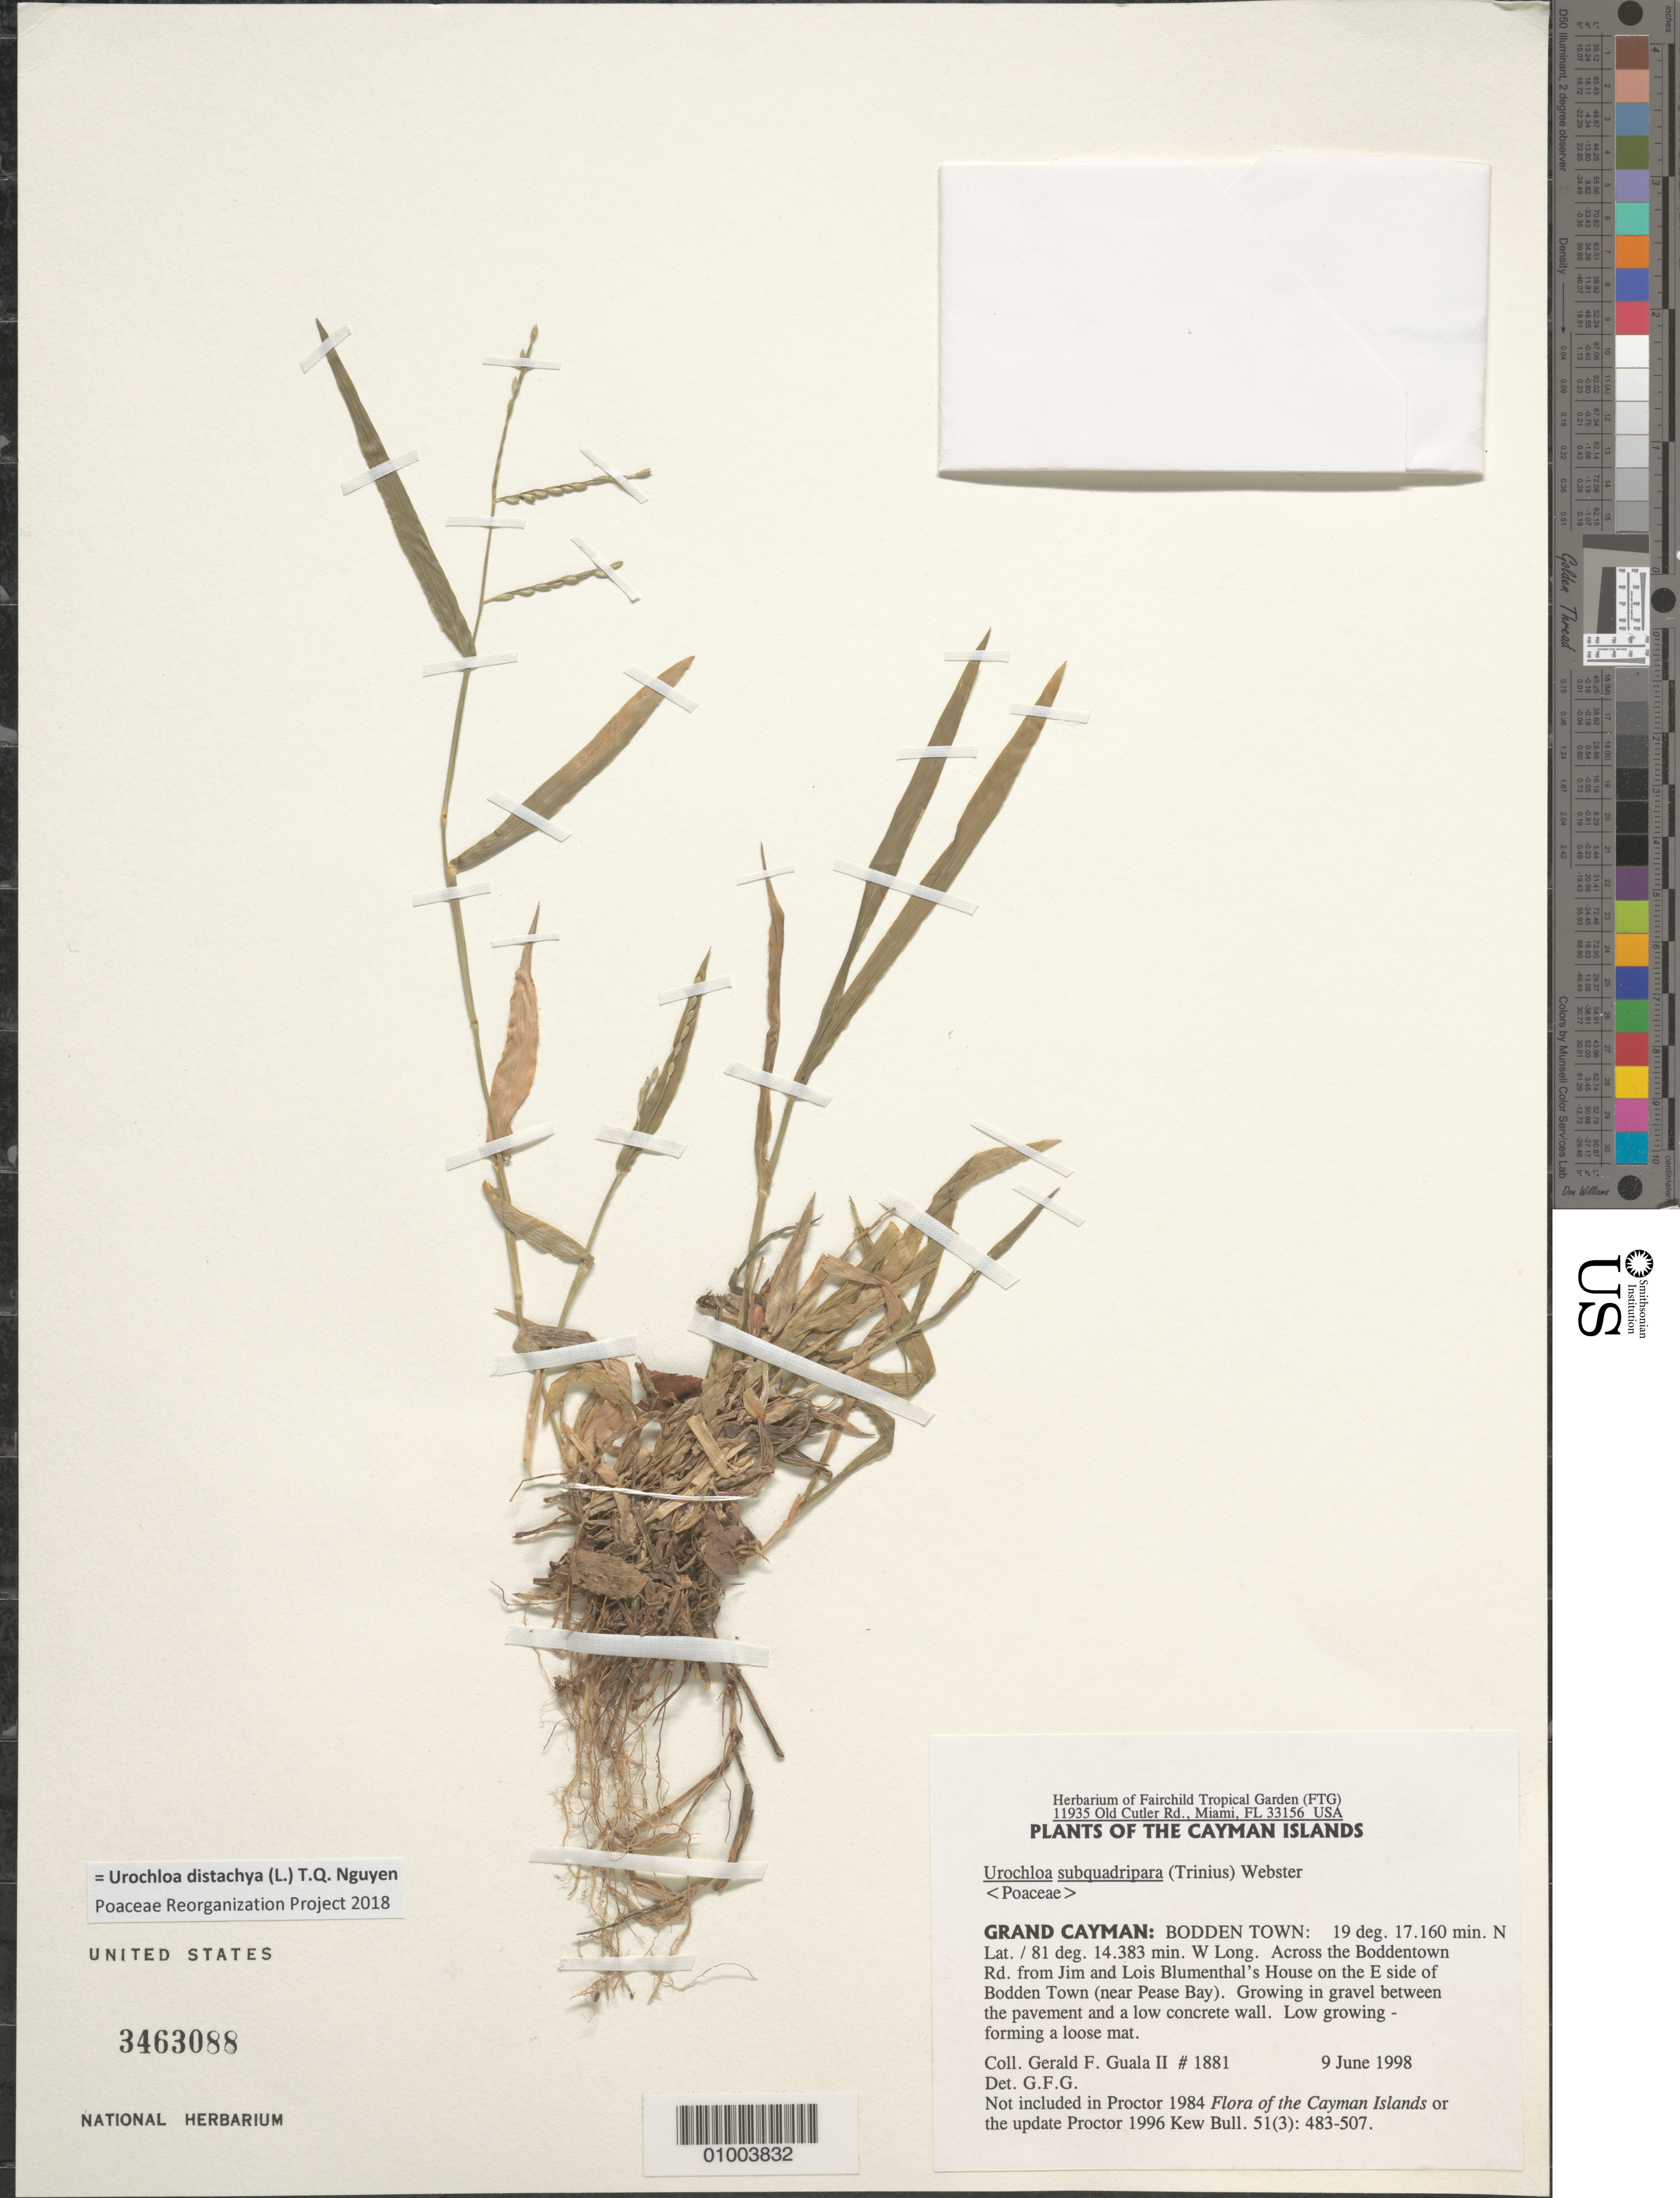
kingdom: Plantae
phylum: Tracheophyta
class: Liliopsida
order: Poales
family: Poaceae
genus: Urochloa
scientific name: Urochloa subquadripara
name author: (Trin.) R.D. Webster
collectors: G. Guala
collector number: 1881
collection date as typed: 09 Jun 1998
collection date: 1998-06-09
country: Cayman Islands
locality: Across the Boddentown Rd.from Jim and Lois Blumenthal'ss Hosue on the E side of Bodden Town (near Pease Bay). Growing in gravel between the pavement and a low concrete wall. Low growing-forming a loose mat.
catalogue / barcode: US 3463088